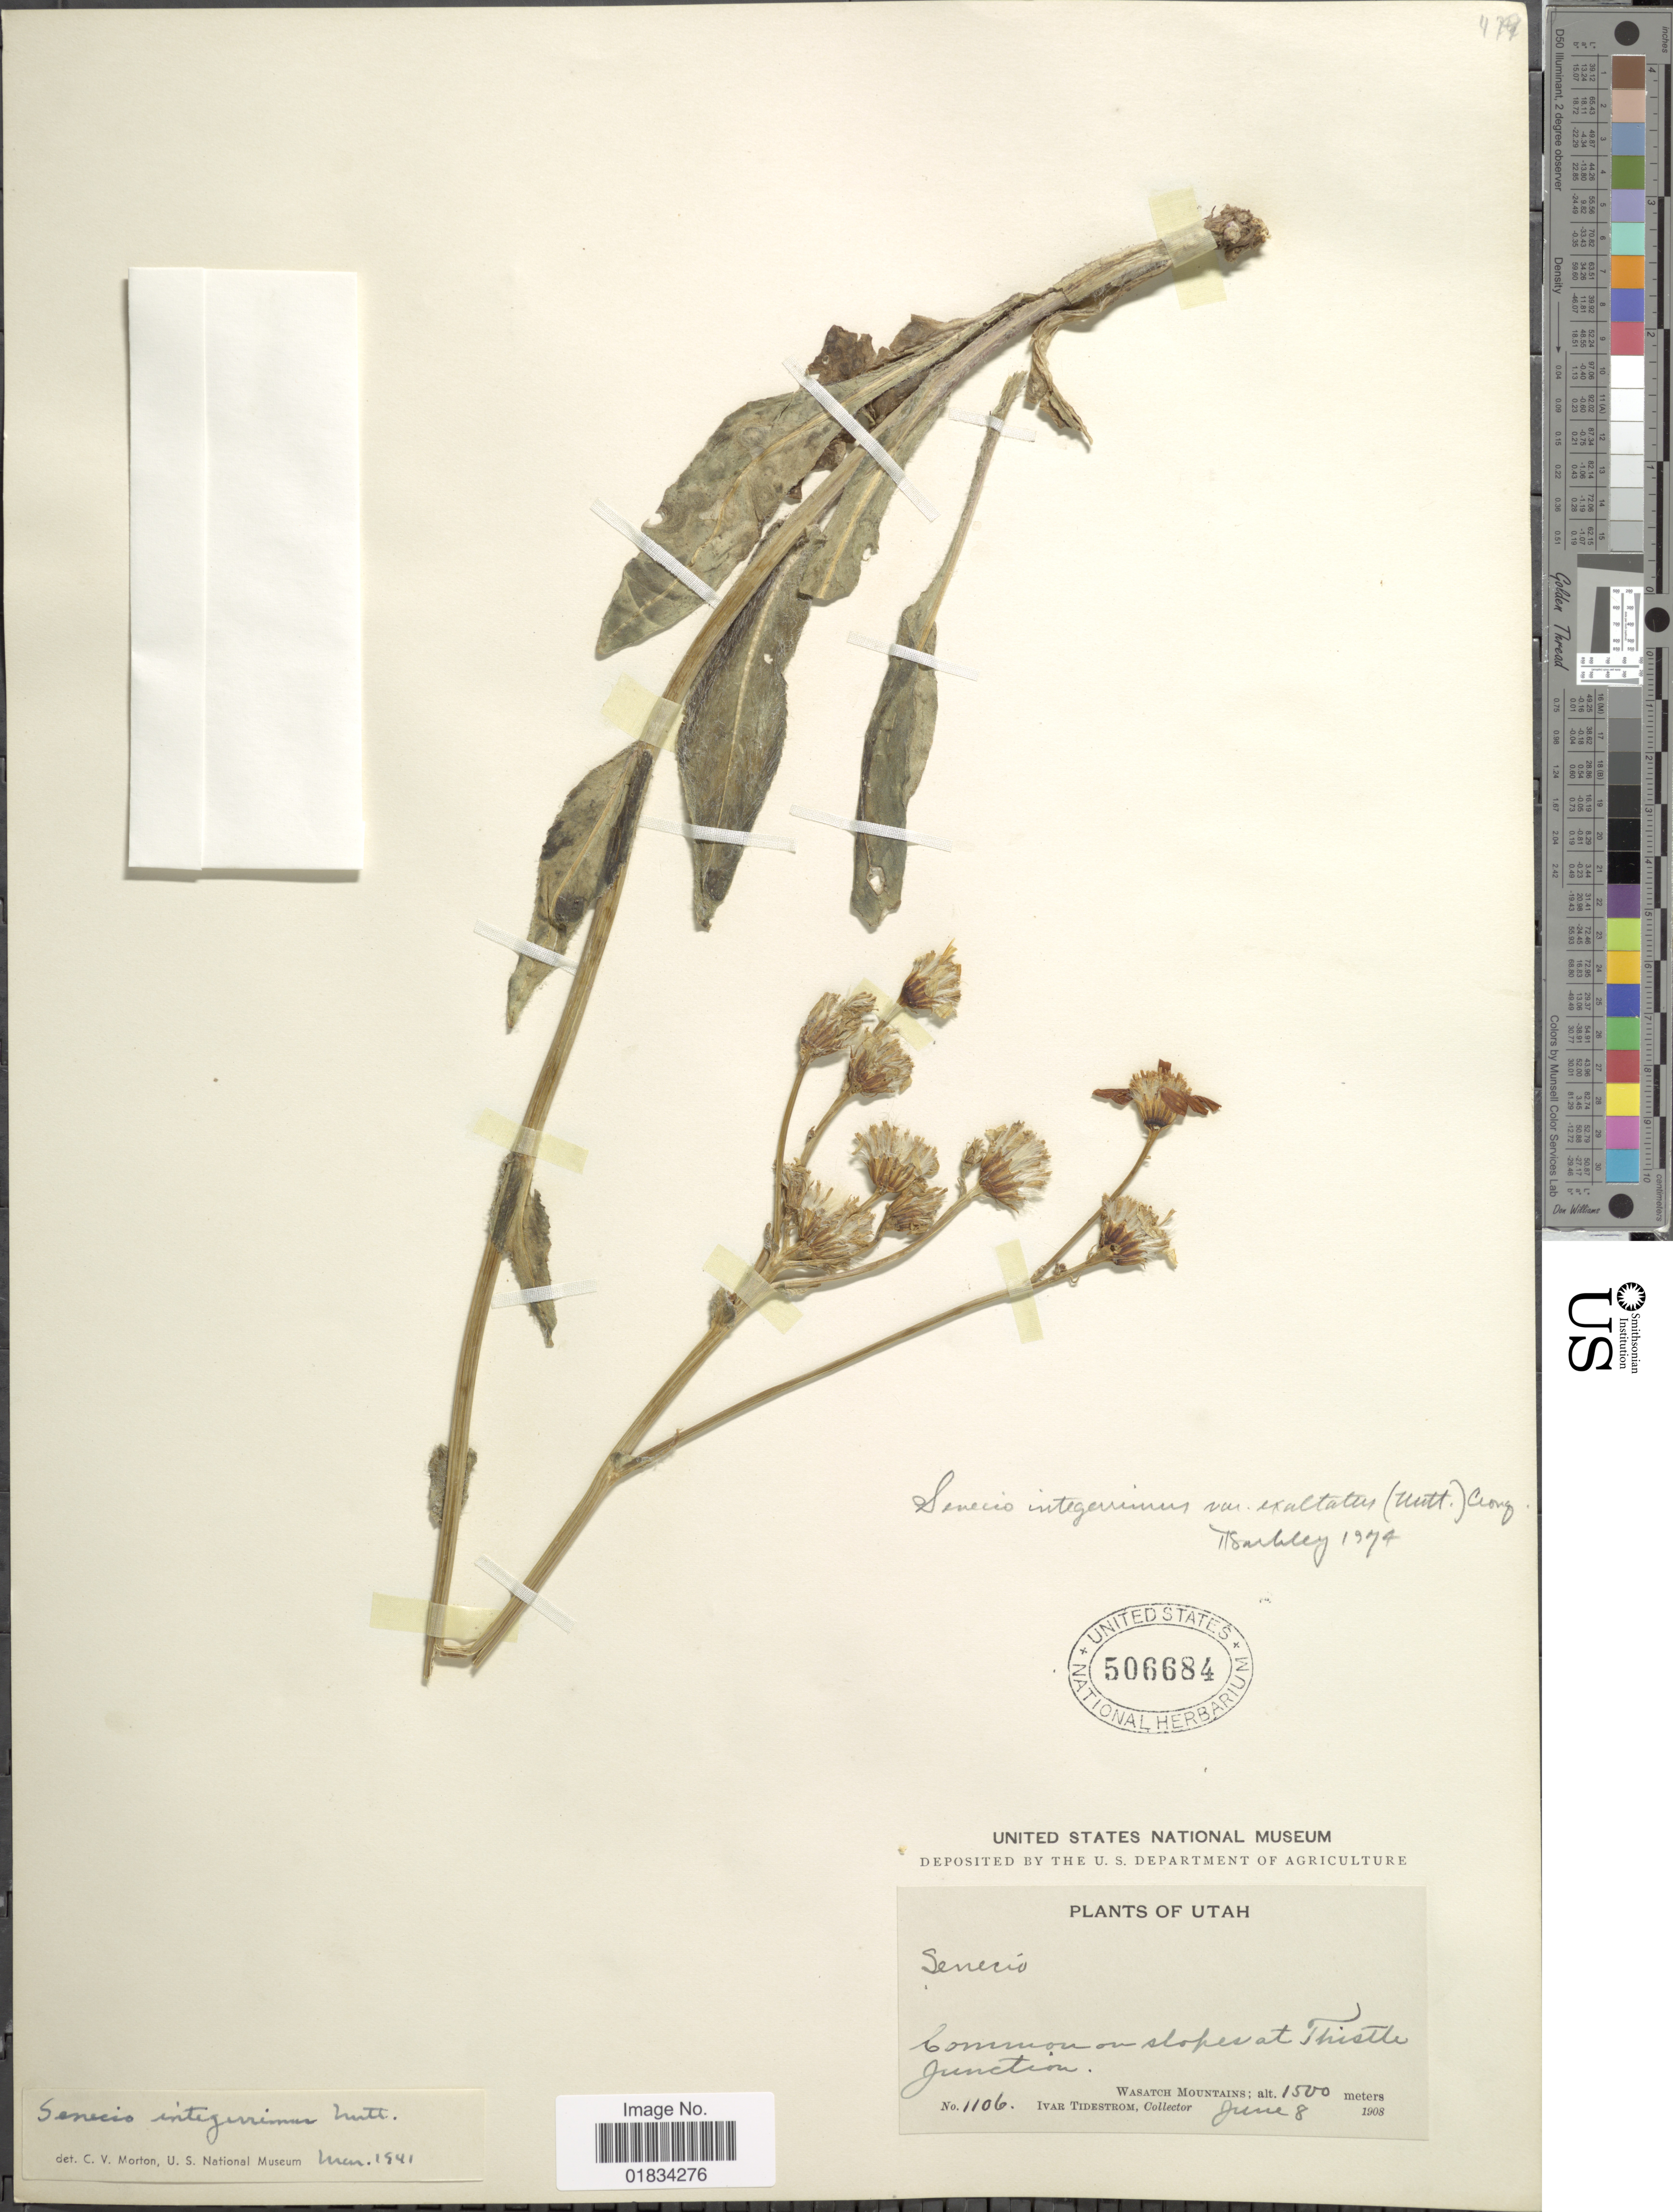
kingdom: Plantae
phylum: Tracheophyta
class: Magnoliopsida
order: Asterales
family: Asteraceae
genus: Senecio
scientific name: Senecio integerrimus var. exaltatus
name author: (Nutt.) Cronq.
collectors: I. F. Tidestrom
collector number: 1106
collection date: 1908-06-08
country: United States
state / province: Utah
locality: Slopes at Thistle Junction, Wasatch Mountains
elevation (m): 1500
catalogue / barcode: US 506684